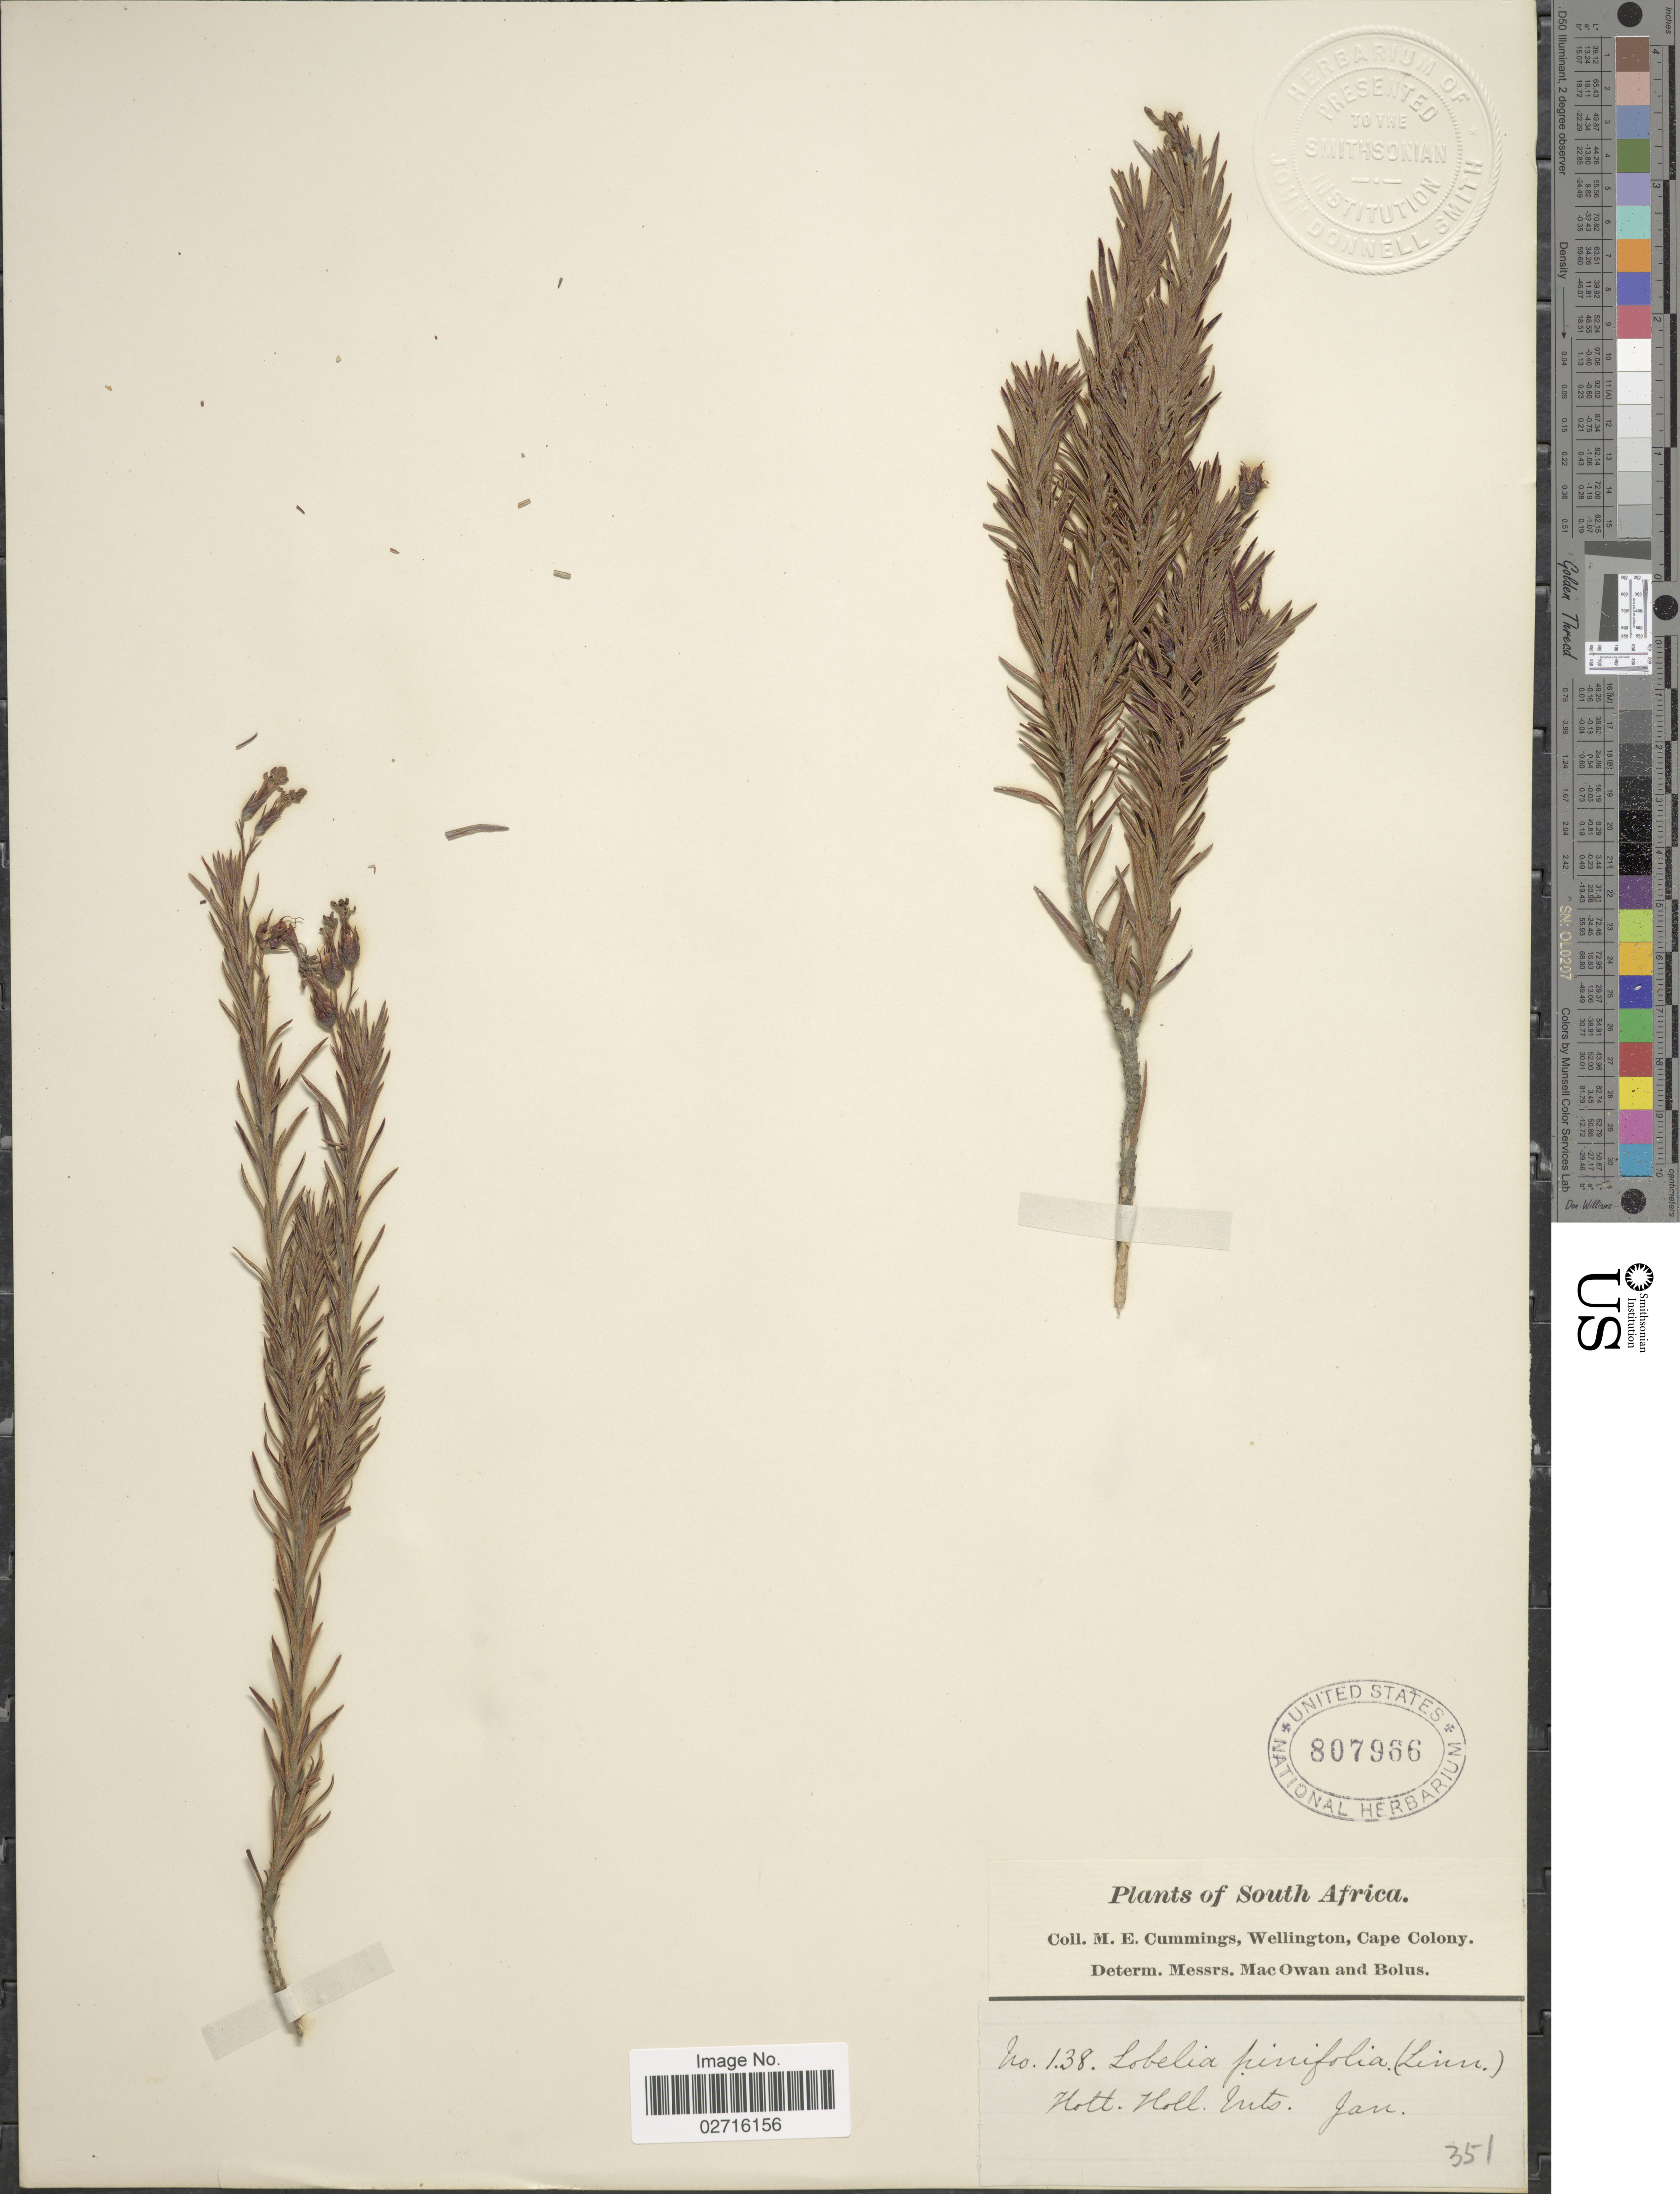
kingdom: Plantae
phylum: Tracheophyta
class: Magnoliopsida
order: Asterales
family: Campanulaceae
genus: Lobelia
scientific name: Lobelia pinifolia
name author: L.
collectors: M. E. Cummings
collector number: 138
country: South Africa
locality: Hott. Holl. Mts.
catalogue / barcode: US 807966